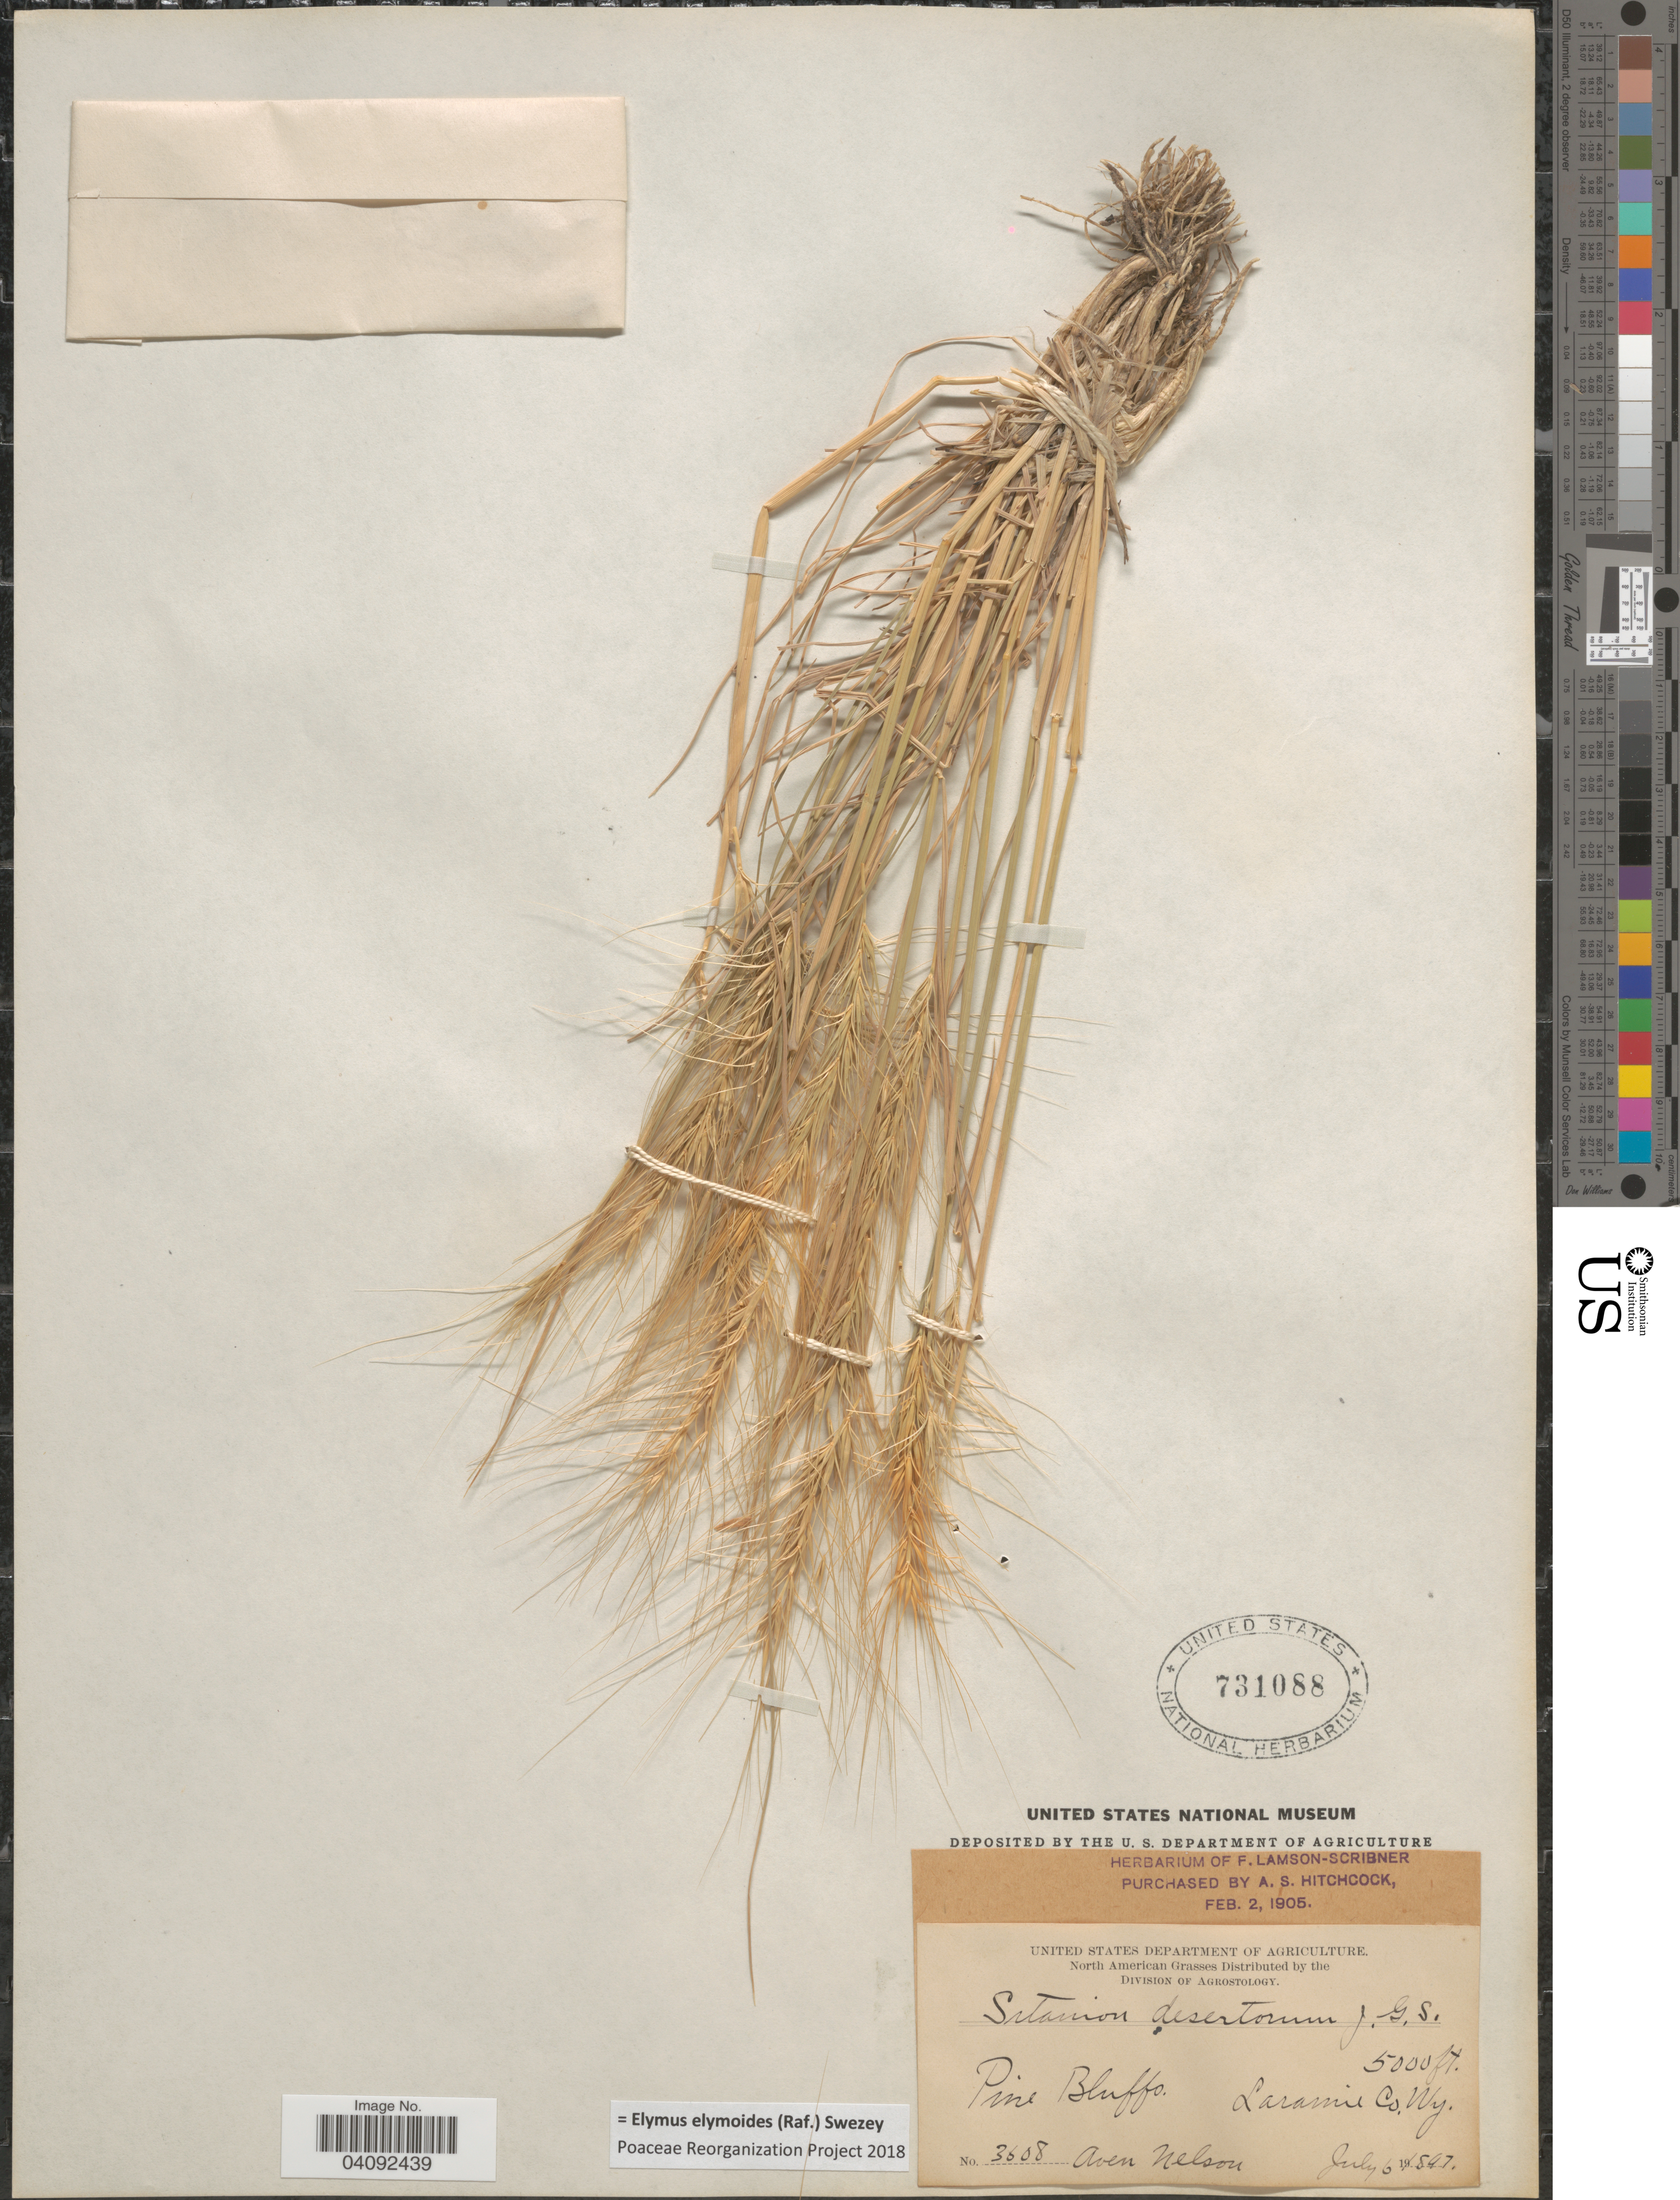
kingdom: Plantae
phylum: Tracheophyta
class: Liliopsida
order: Poales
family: Poaceae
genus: Elymus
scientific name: Elymus elymoides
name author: (Raf.) Swezey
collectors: A. Nelson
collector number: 3608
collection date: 1897-07-06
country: United States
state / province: Wyoming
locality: Pine Bluffs. Laramie Co.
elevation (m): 1524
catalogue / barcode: US 731088